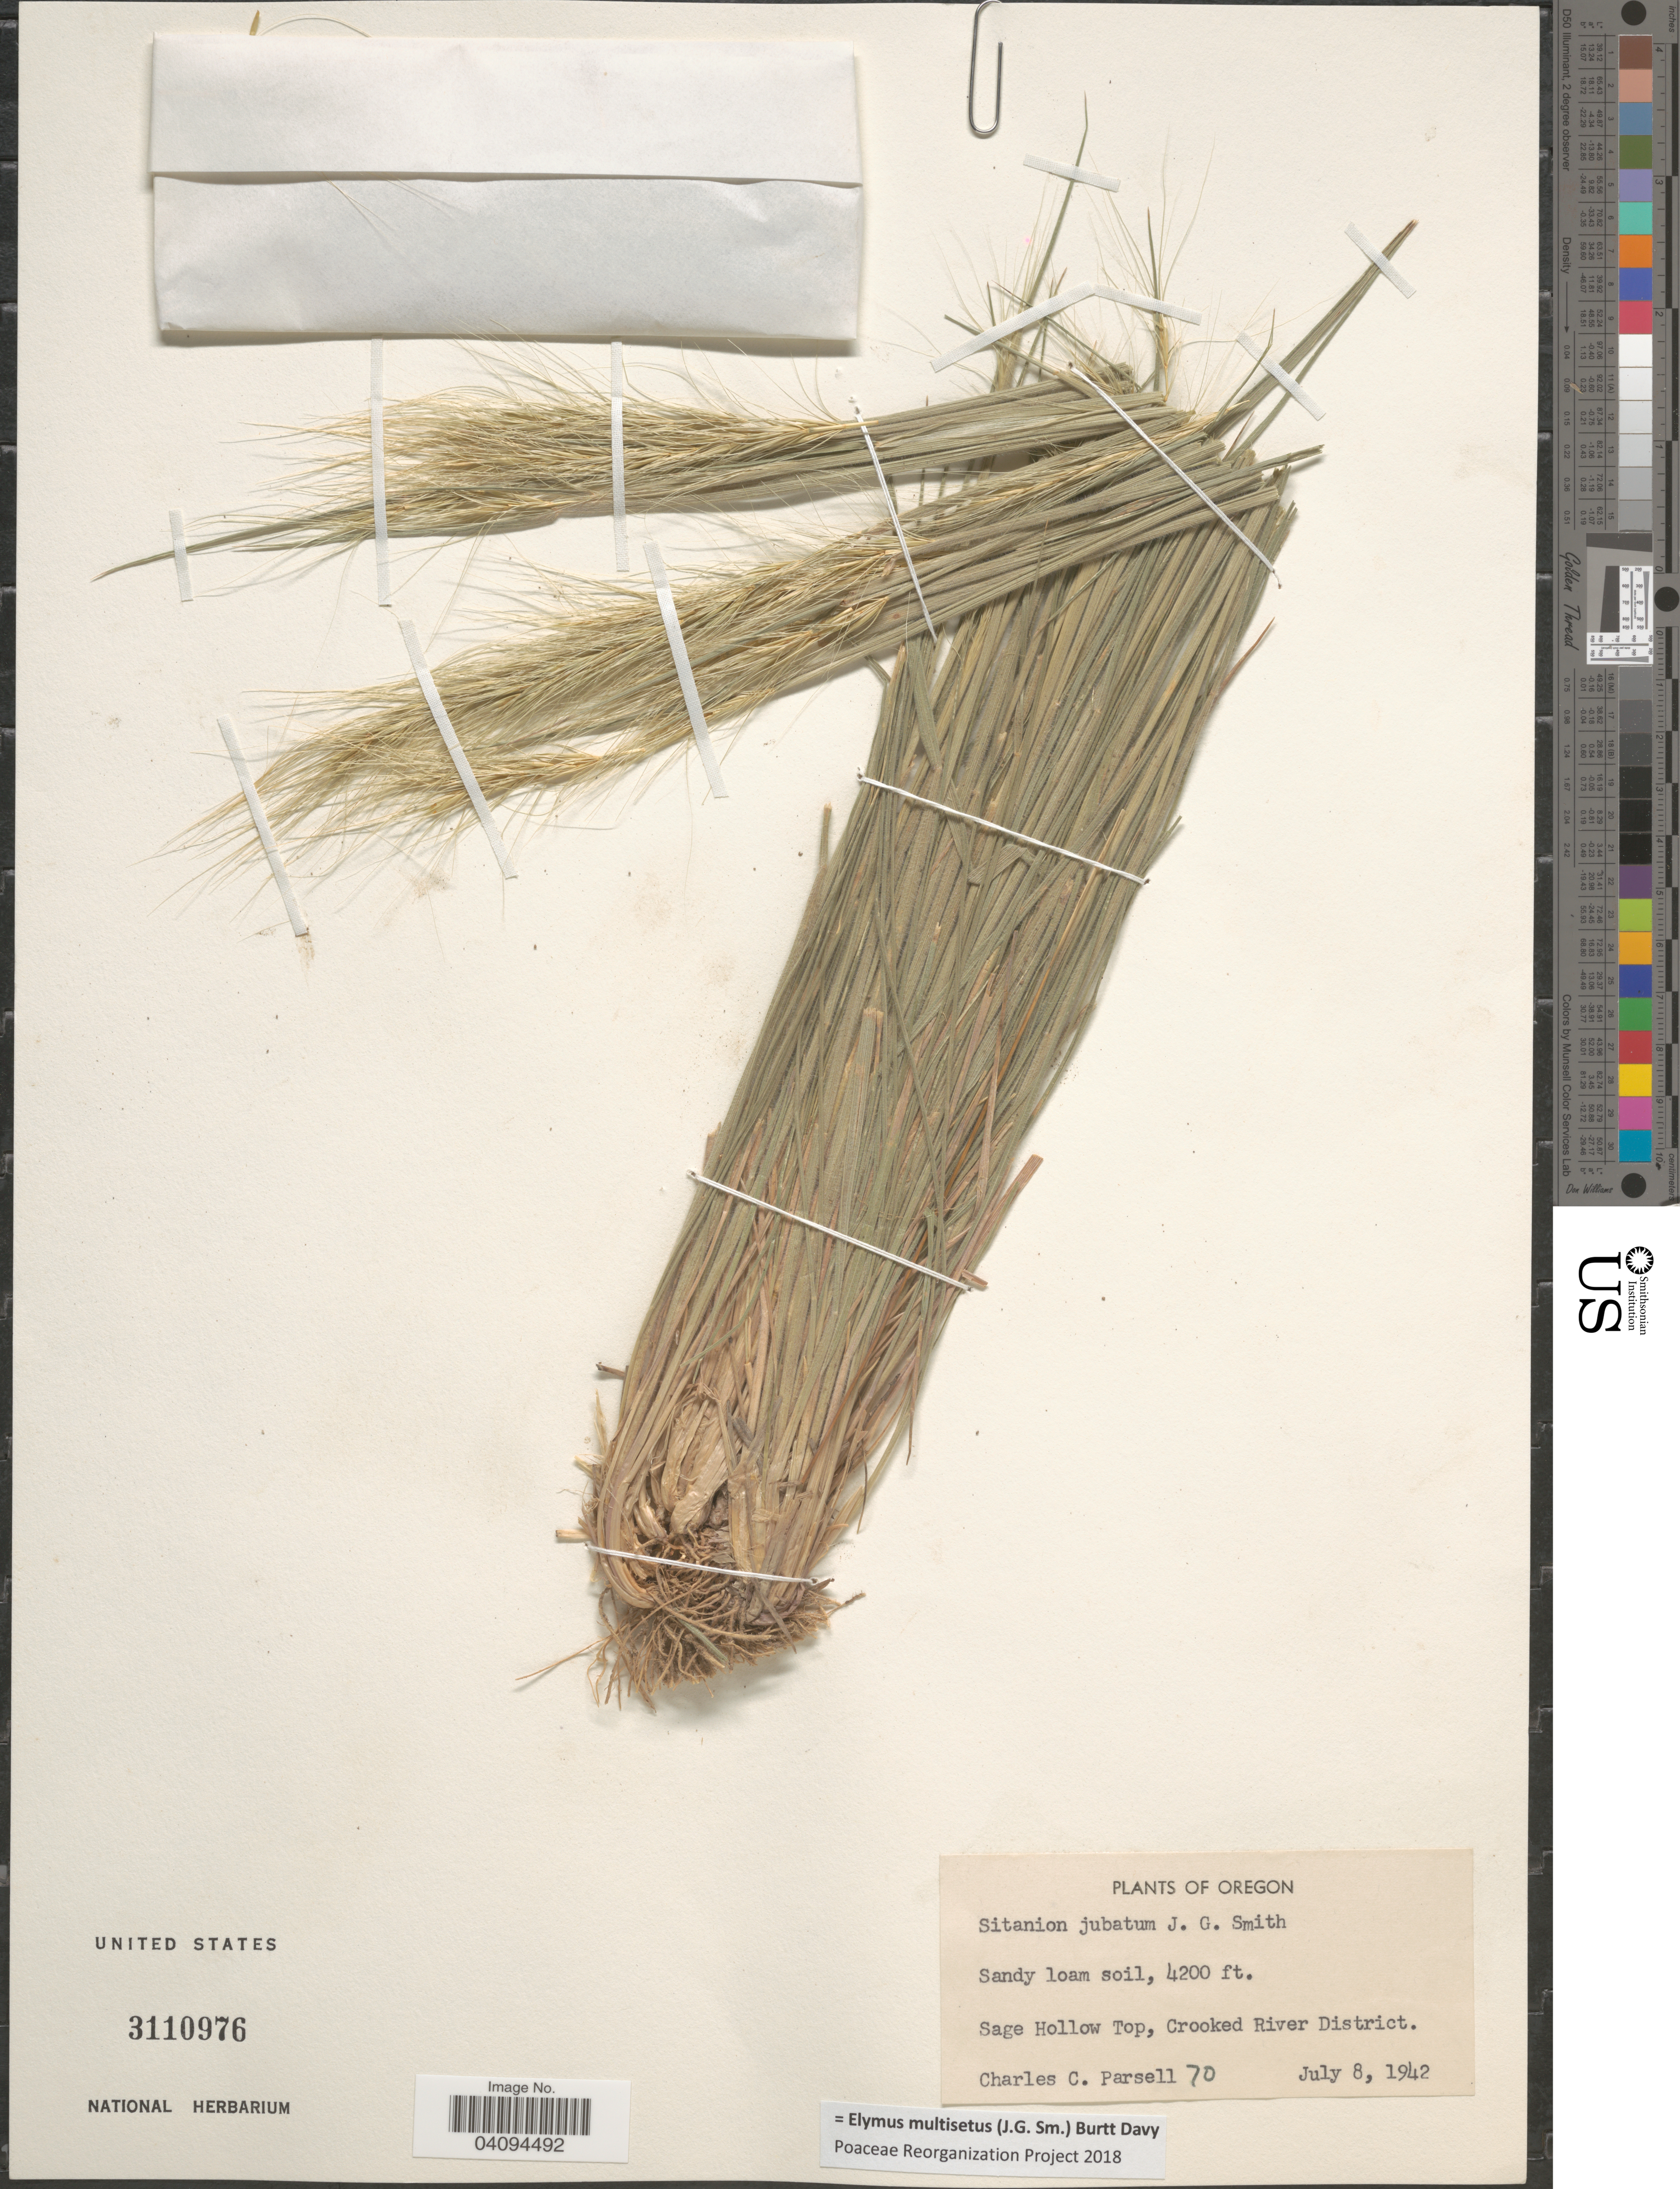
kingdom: Plantae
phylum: Tracheophyta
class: Liliopsida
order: Poales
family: Poaceae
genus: Elymus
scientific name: Elymus multisetus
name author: (J.G. Sm.) Burtt Davy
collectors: C. Parsell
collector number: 70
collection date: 1942-07-08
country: United States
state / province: Oregon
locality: Sage Hollow Top, Crooked River District.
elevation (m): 1280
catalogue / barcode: US 3110976